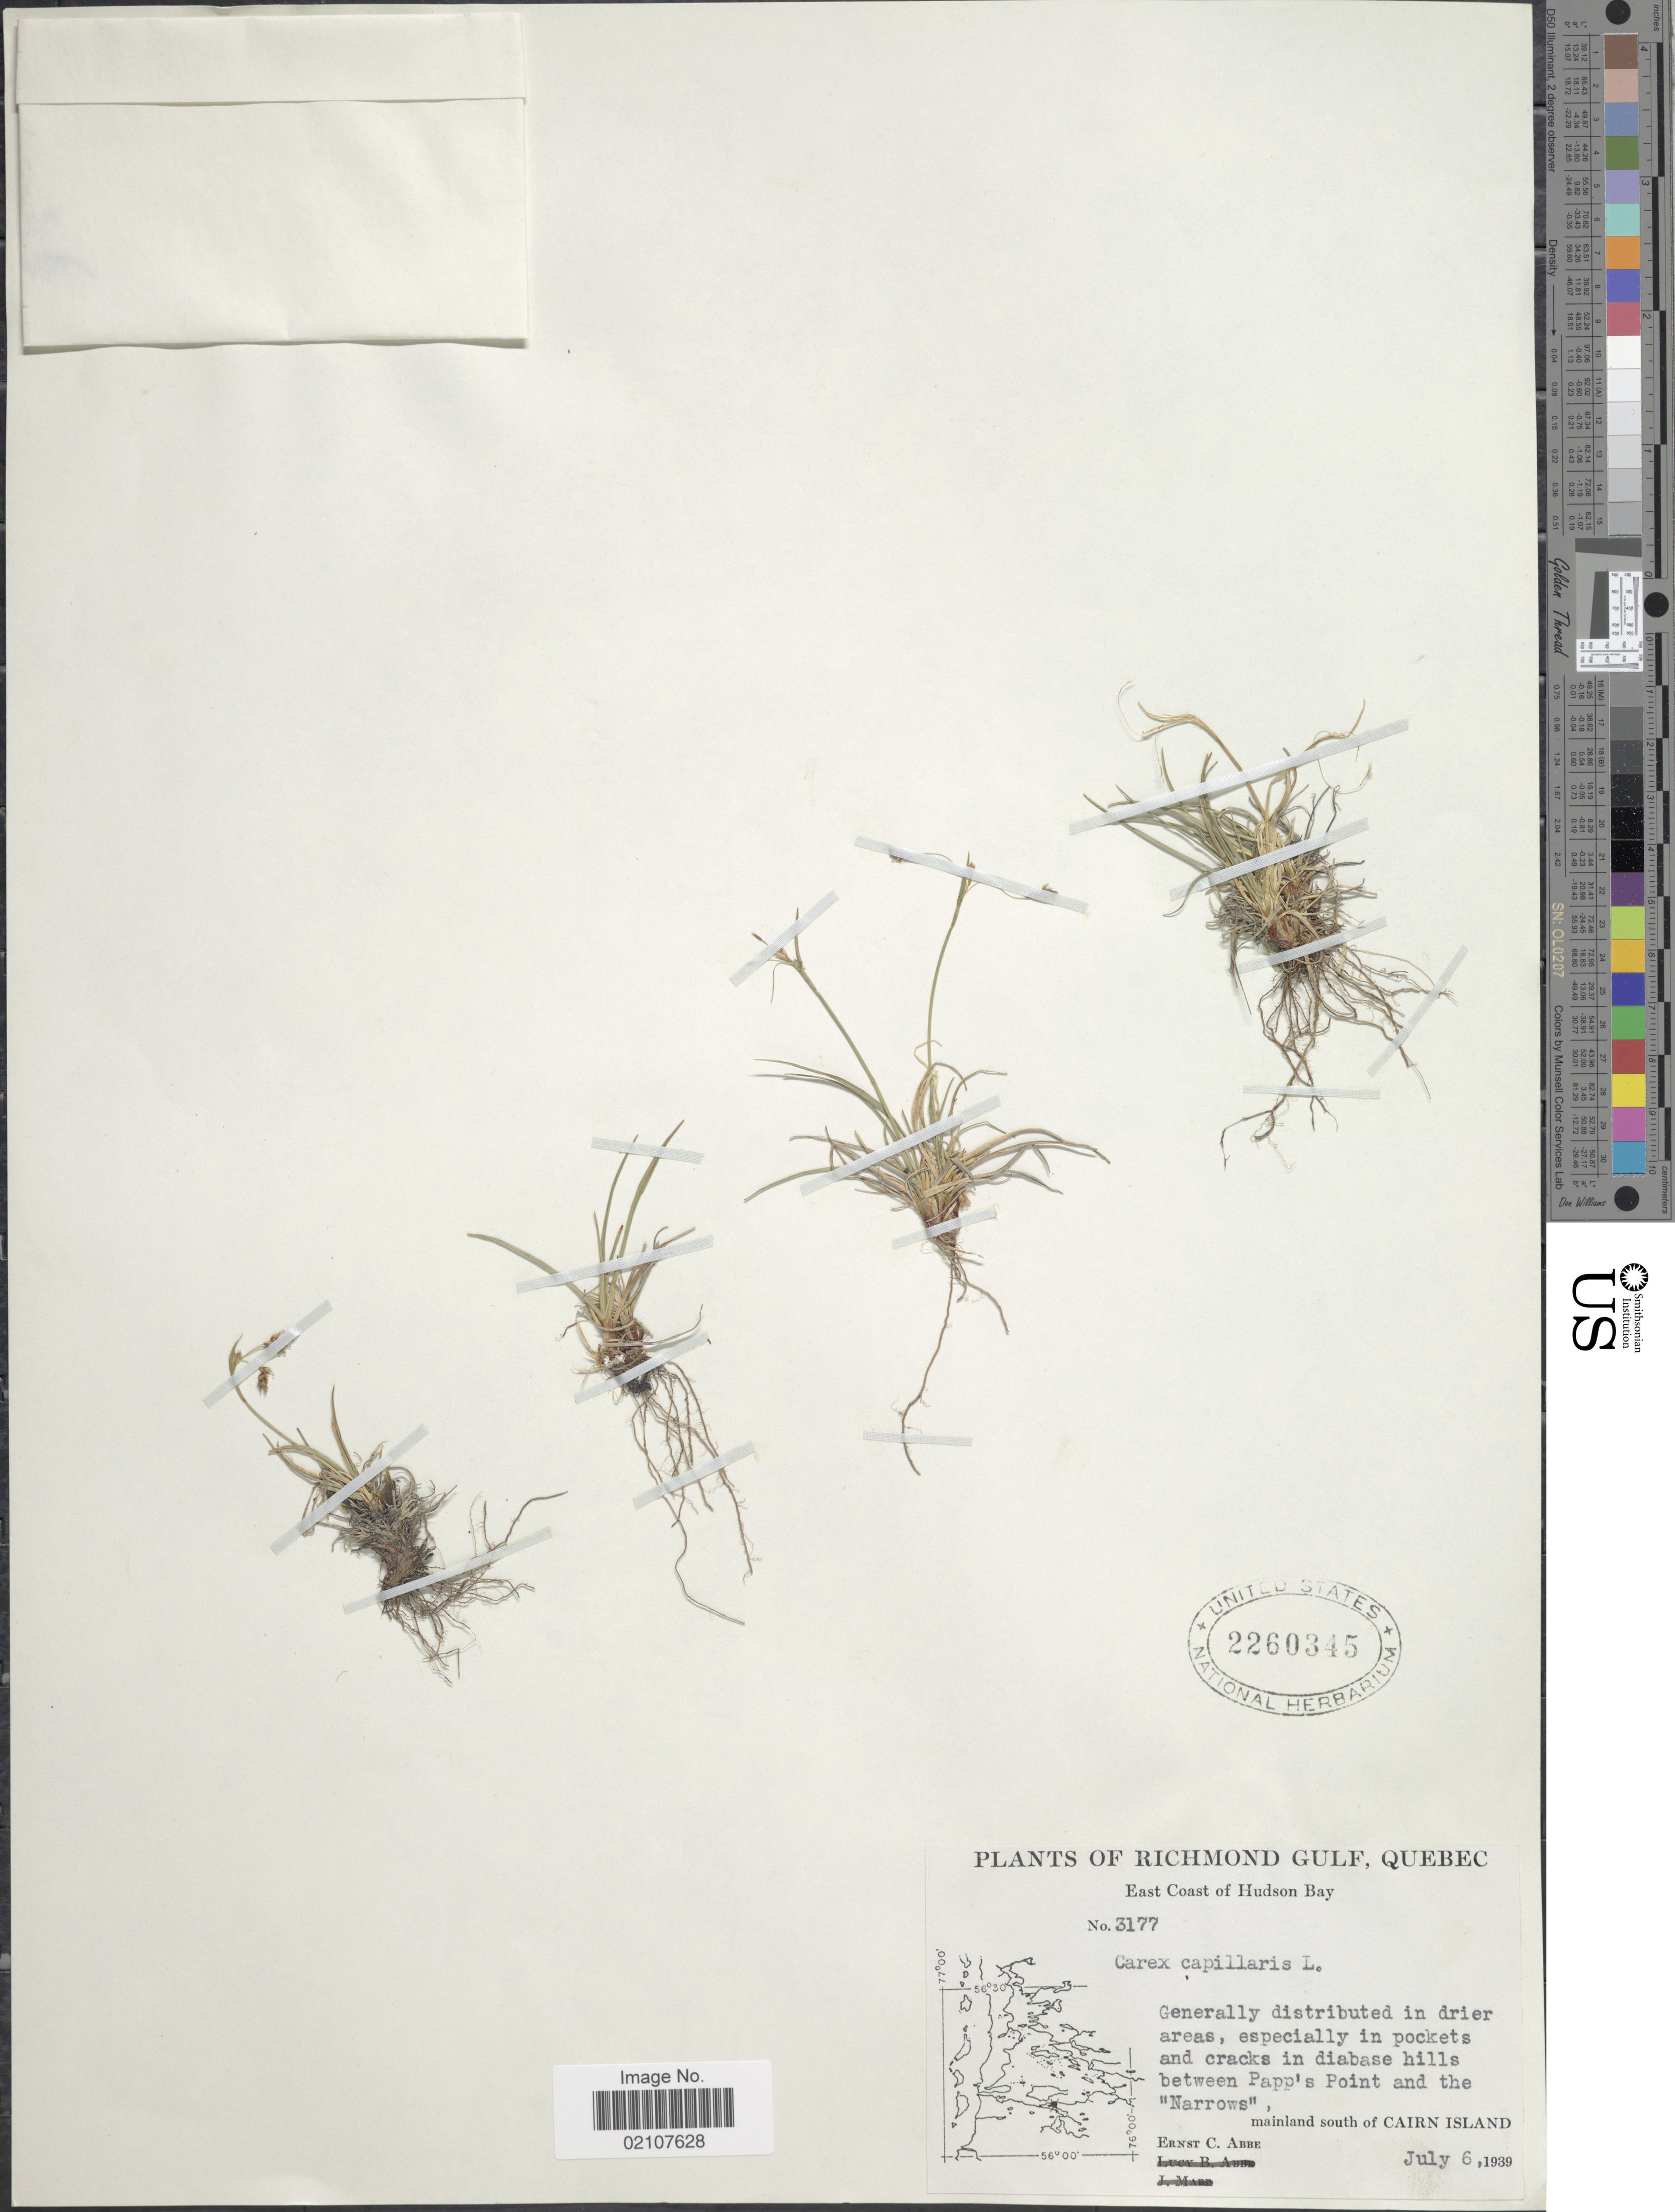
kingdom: Plantae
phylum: Tracheophyta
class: Liliopsida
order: Poales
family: Cyperaceae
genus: Carex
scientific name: Carex capillaris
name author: L.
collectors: E. C. Abbe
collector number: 3177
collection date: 1939-07-06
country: Canada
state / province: Quebec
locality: Richmond Gulf, Quebec, East Coast of Hudson Bay. In pockets and cracks in diabase hills between Papp's Point and the Narrows: mainland south of Cairn Island.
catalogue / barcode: US 2260345